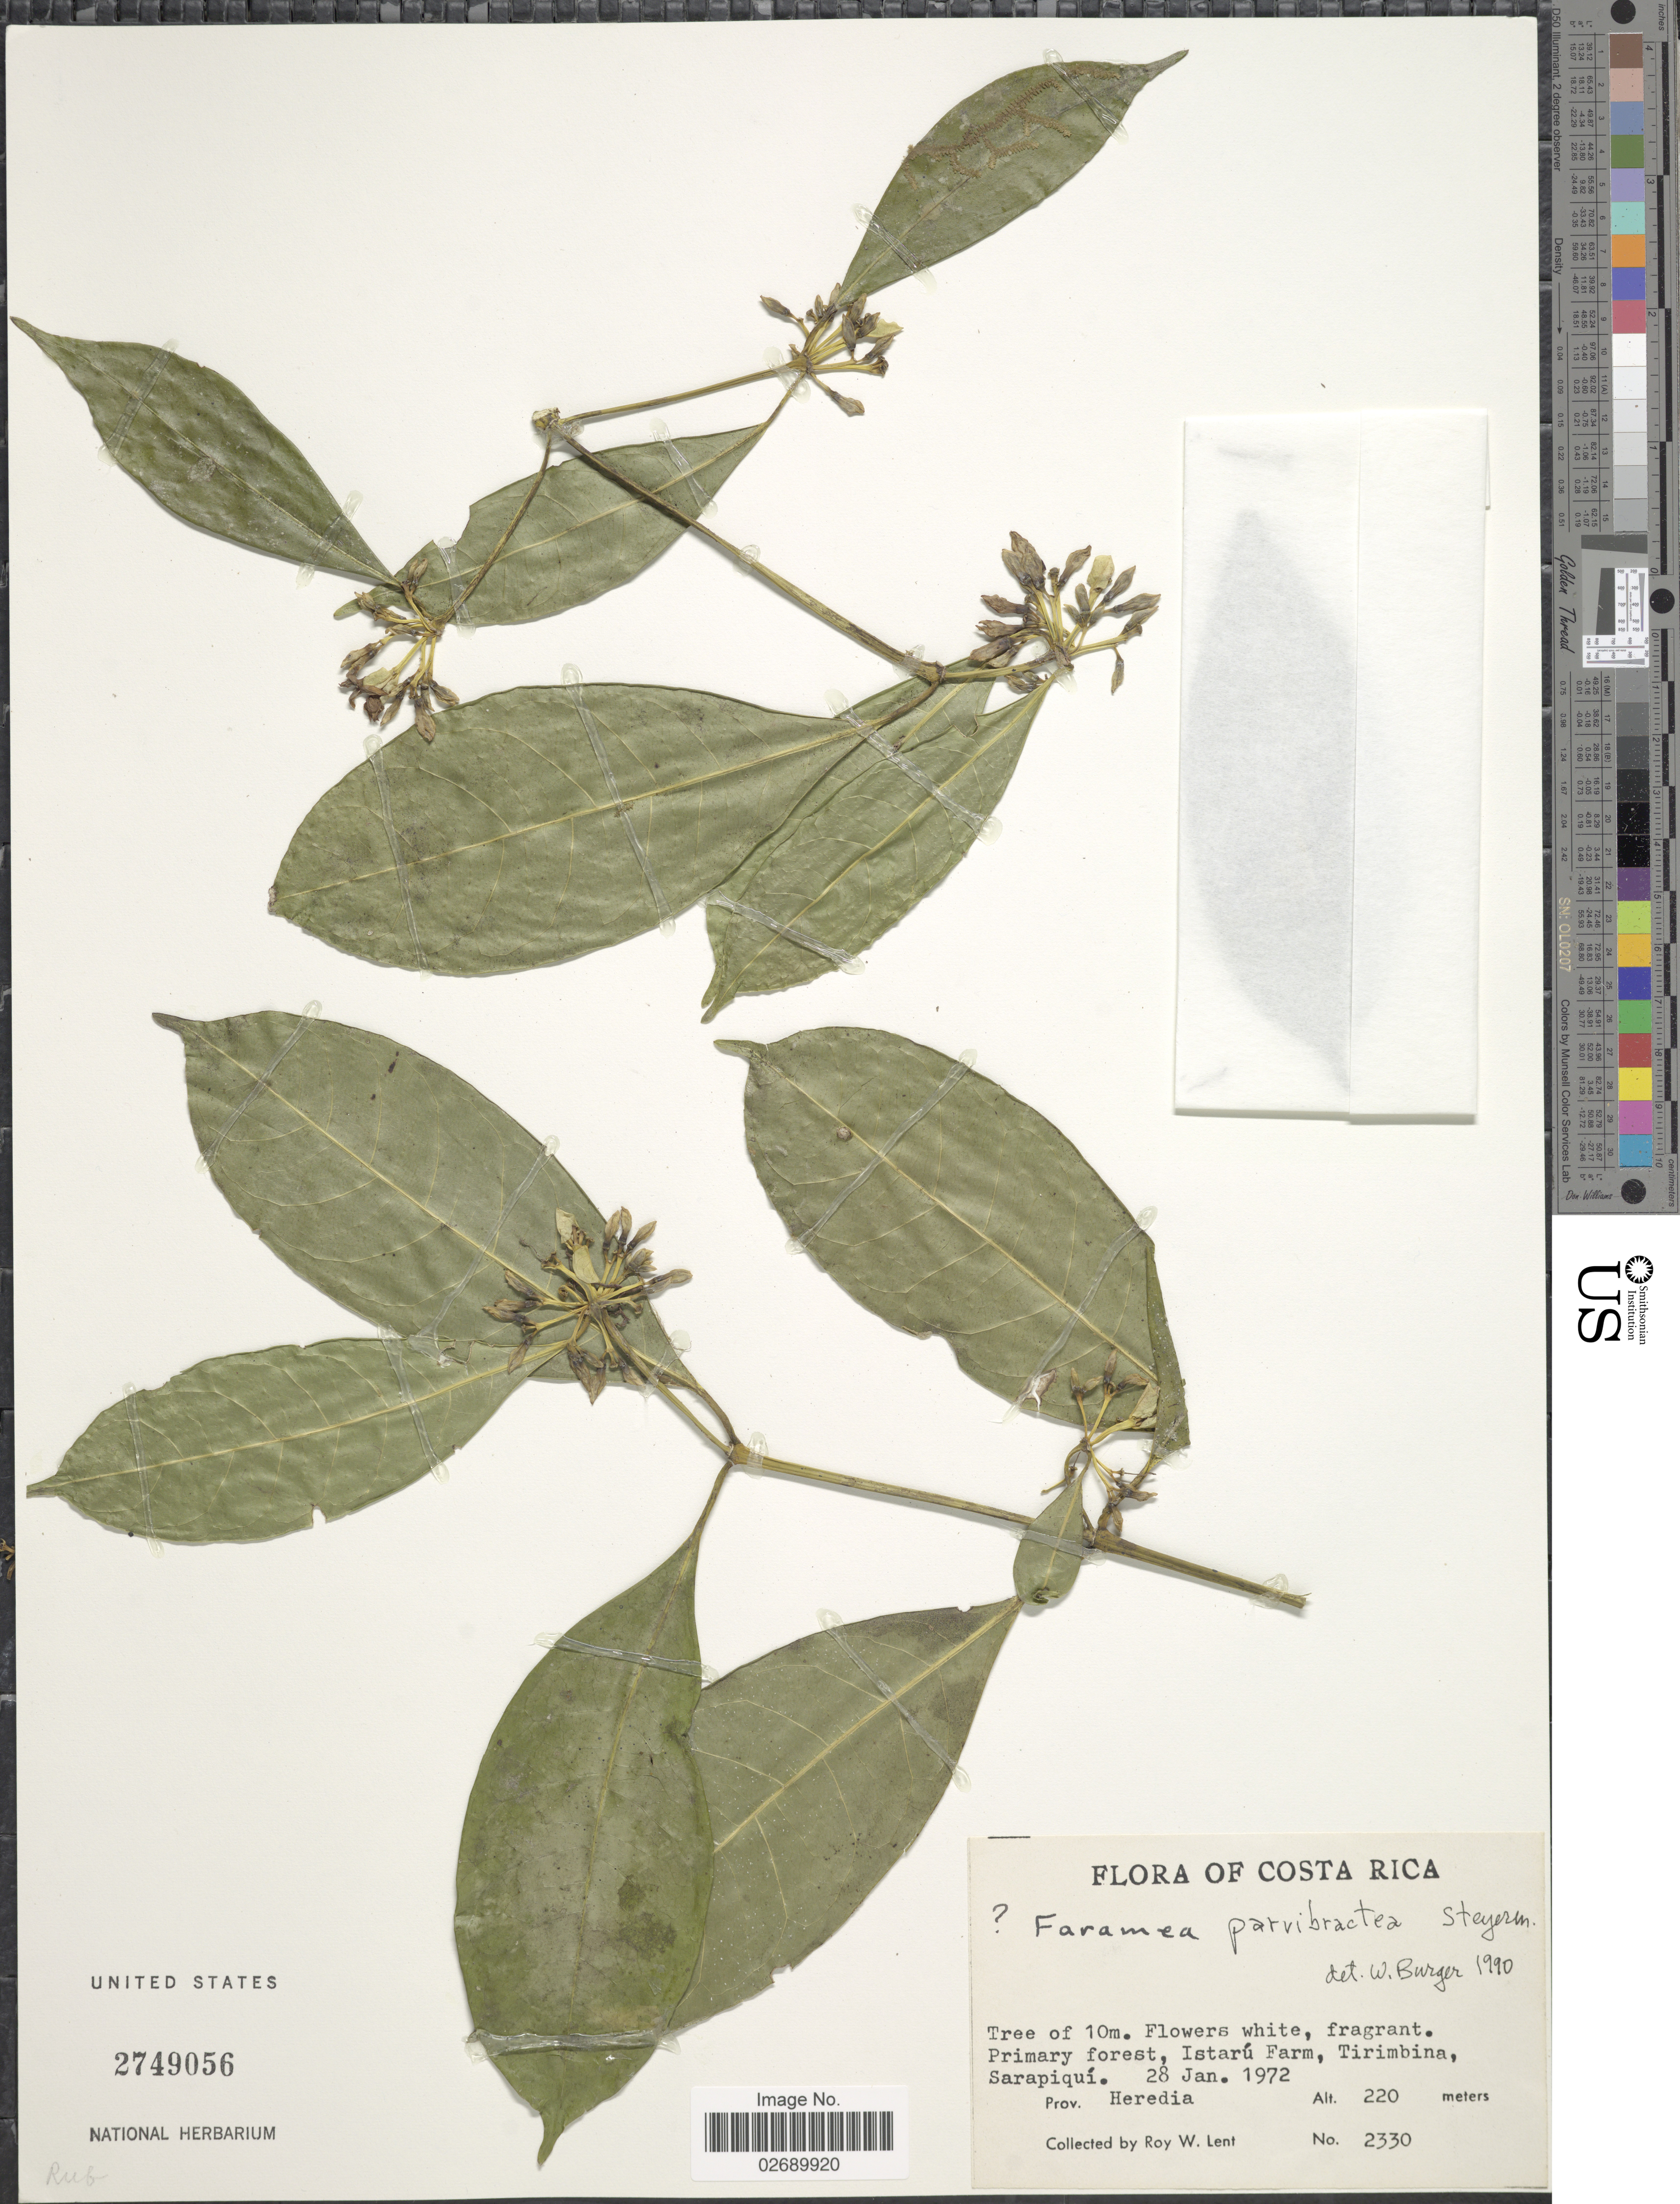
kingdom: Plantae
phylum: Tracheophyta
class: Magnoliopsida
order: Gentianales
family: Rubiaceae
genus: Faramea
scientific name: Faramea parvibractea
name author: Steyerm.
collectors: R. W. Lent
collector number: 2330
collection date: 1972-01-28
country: Costa Rica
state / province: Heredia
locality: Istaru Farm, Tirimbina, Sarapiqui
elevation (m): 220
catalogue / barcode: US 2749056